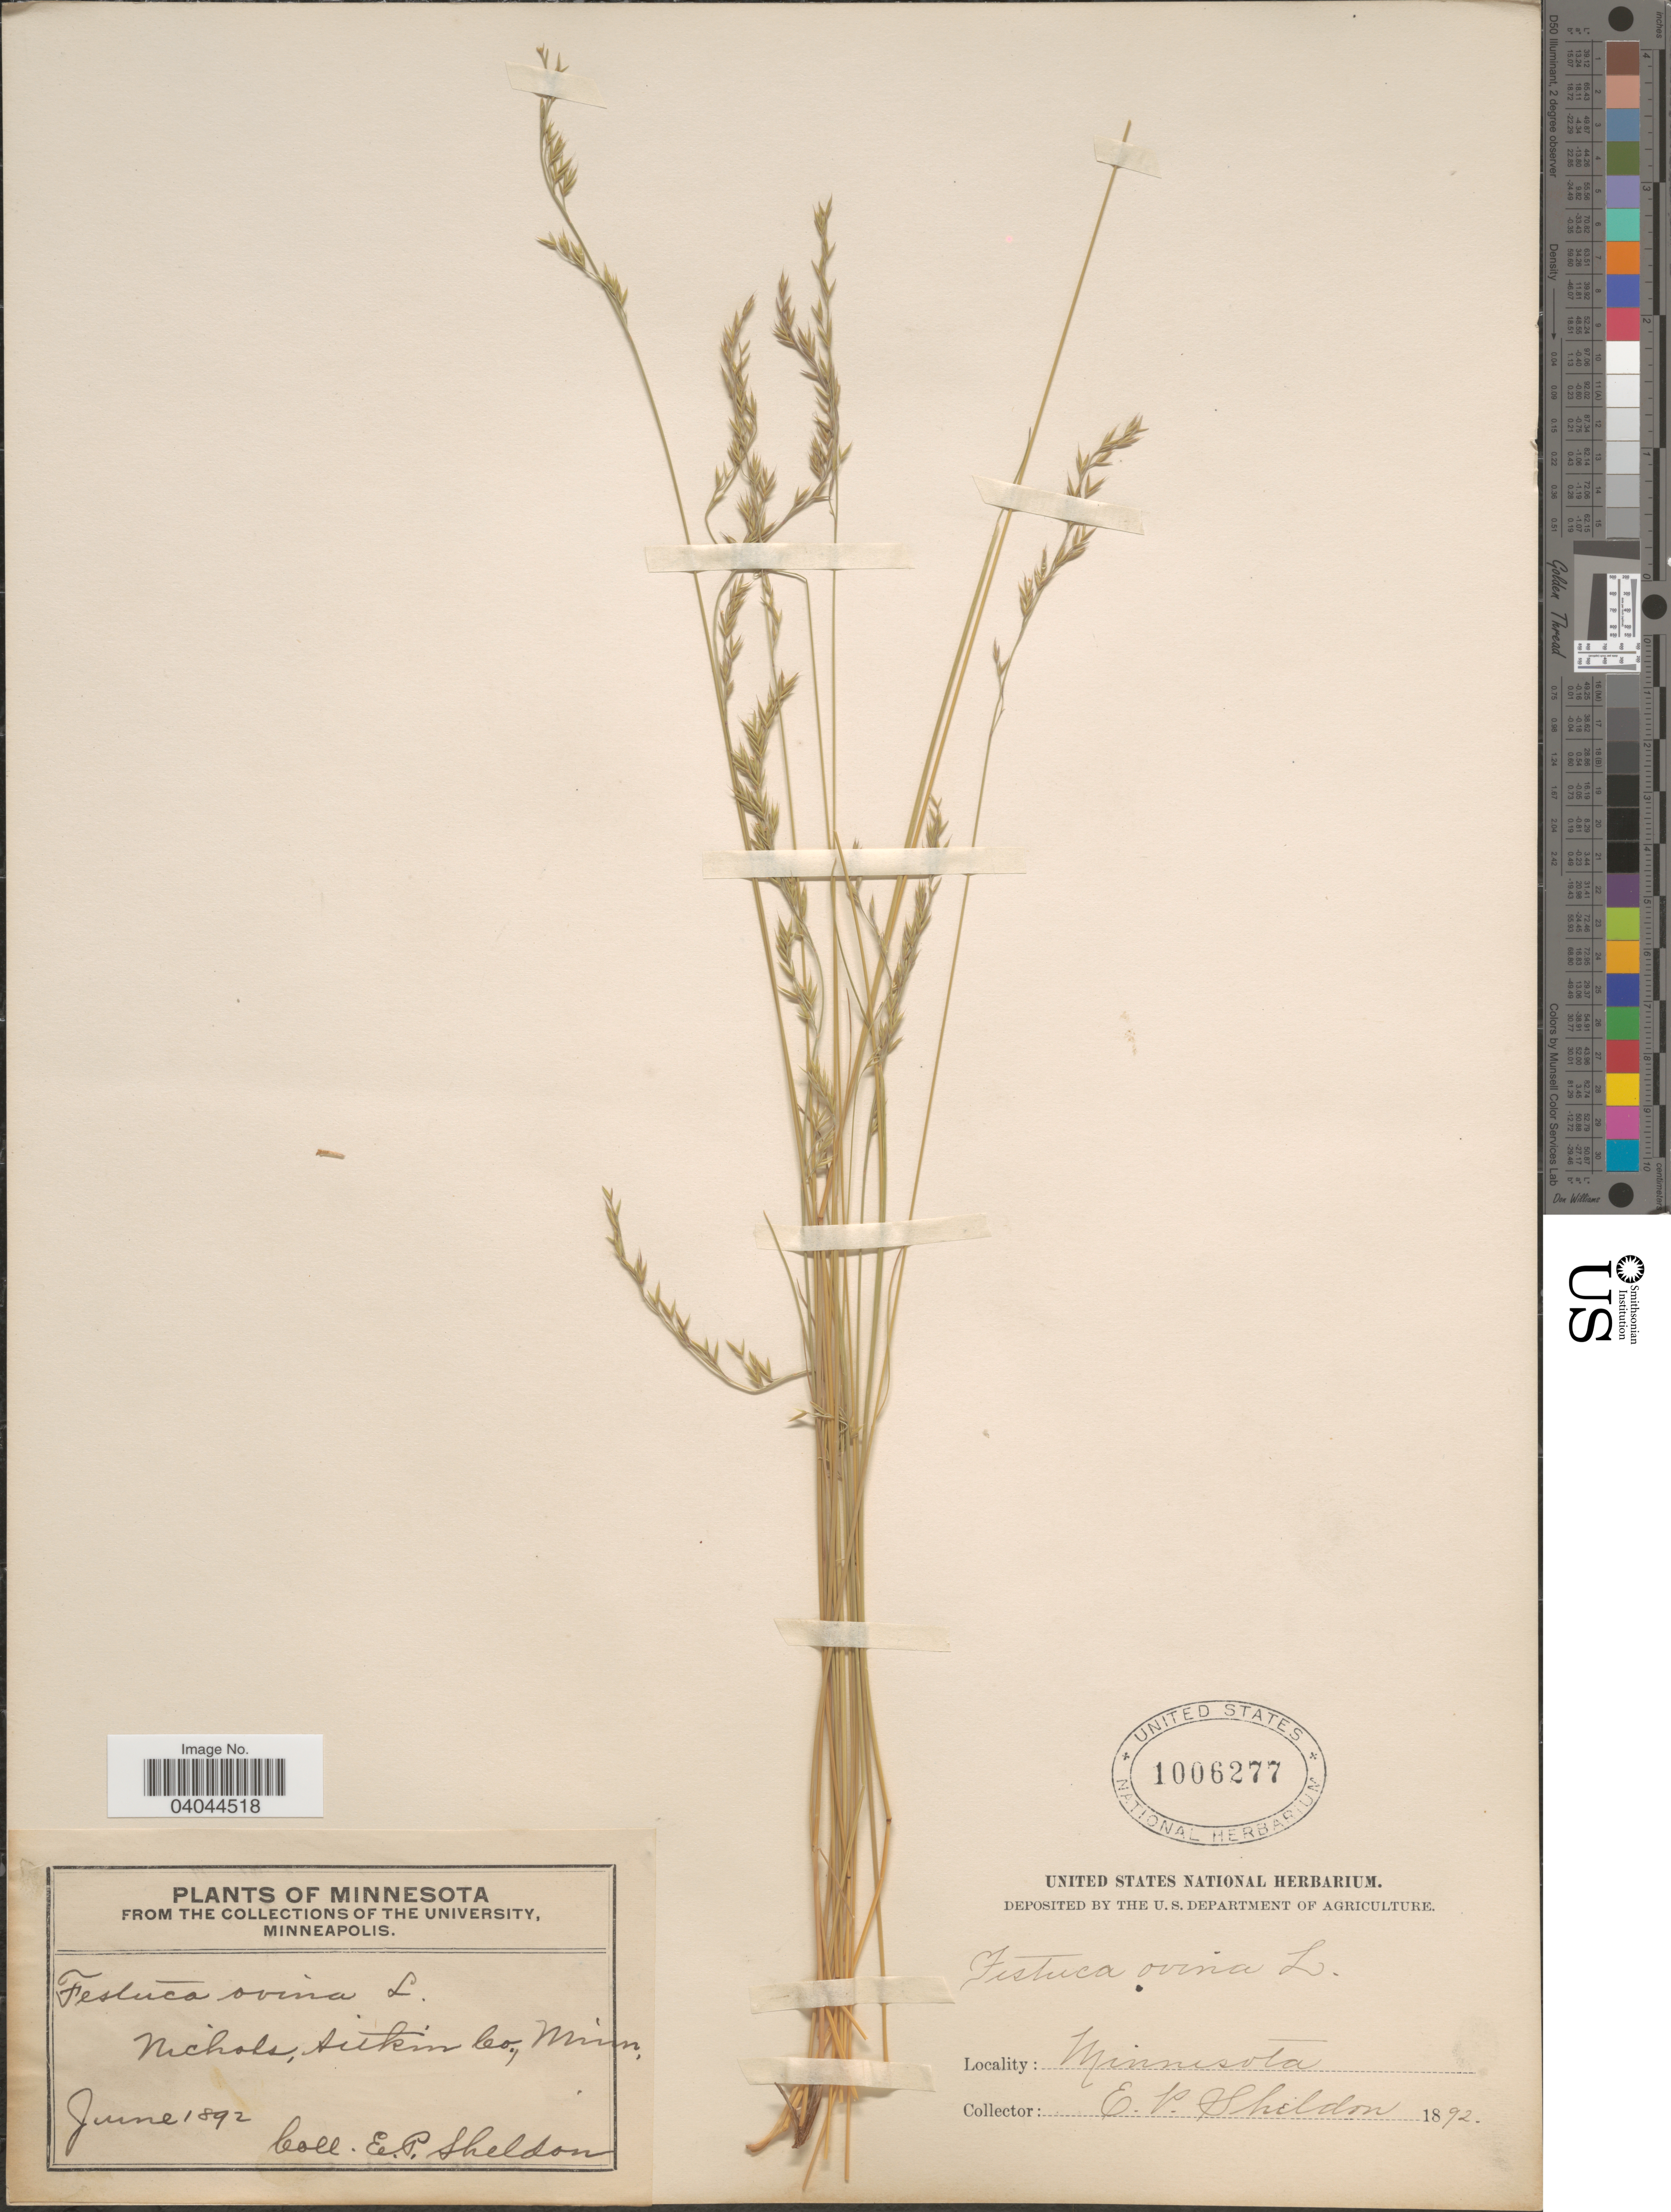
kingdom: Plantae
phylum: Tracheophyta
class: Liliopsida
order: Poales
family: Poaceae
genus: Festuca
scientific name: Festuca ovina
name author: L.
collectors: E. P. Sheldon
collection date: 1892-06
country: United States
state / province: Minnesota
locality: Nichols, Aitkin Co.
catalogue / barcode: US 1006277